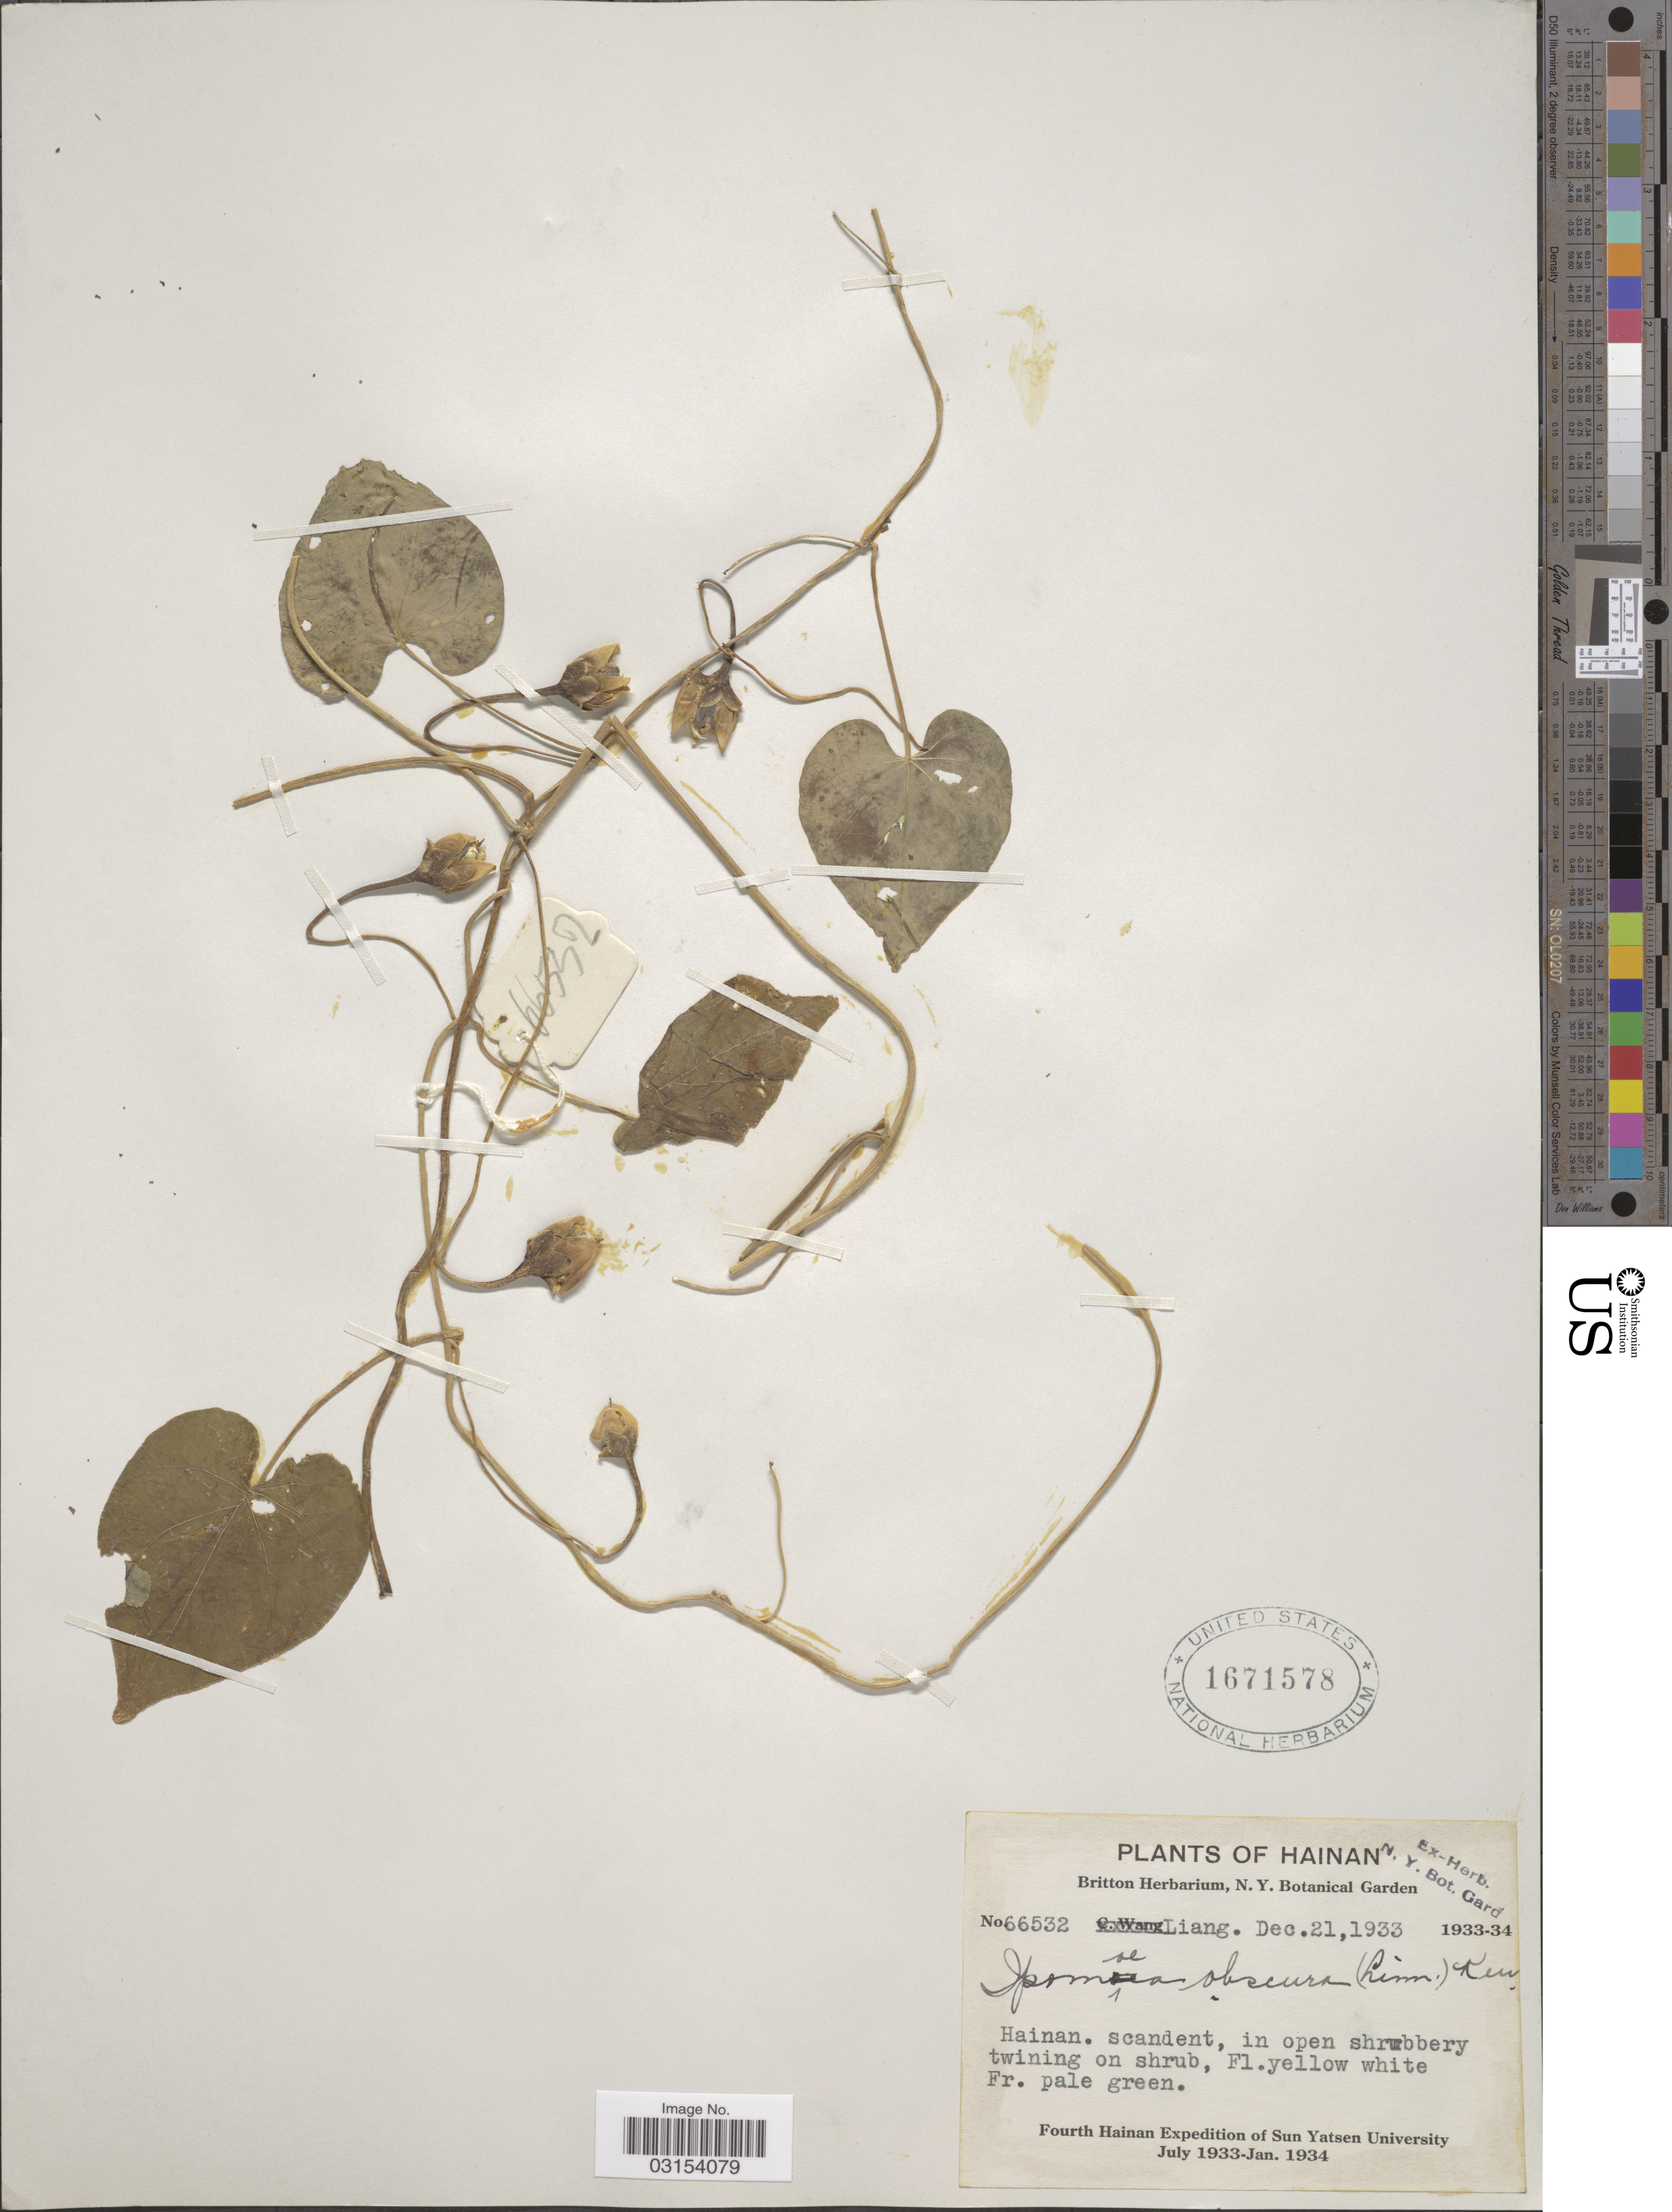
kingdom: Plantae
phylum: Tracheophyta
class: Magnoliopsida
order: Solanales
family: Convolvulaceae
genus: Ipomoea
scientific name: Ipomoea obscura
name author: (L.) Ker Gawl.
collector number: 66532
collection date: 1933-12-21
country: China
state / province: Hainan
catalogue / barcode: US 1671578